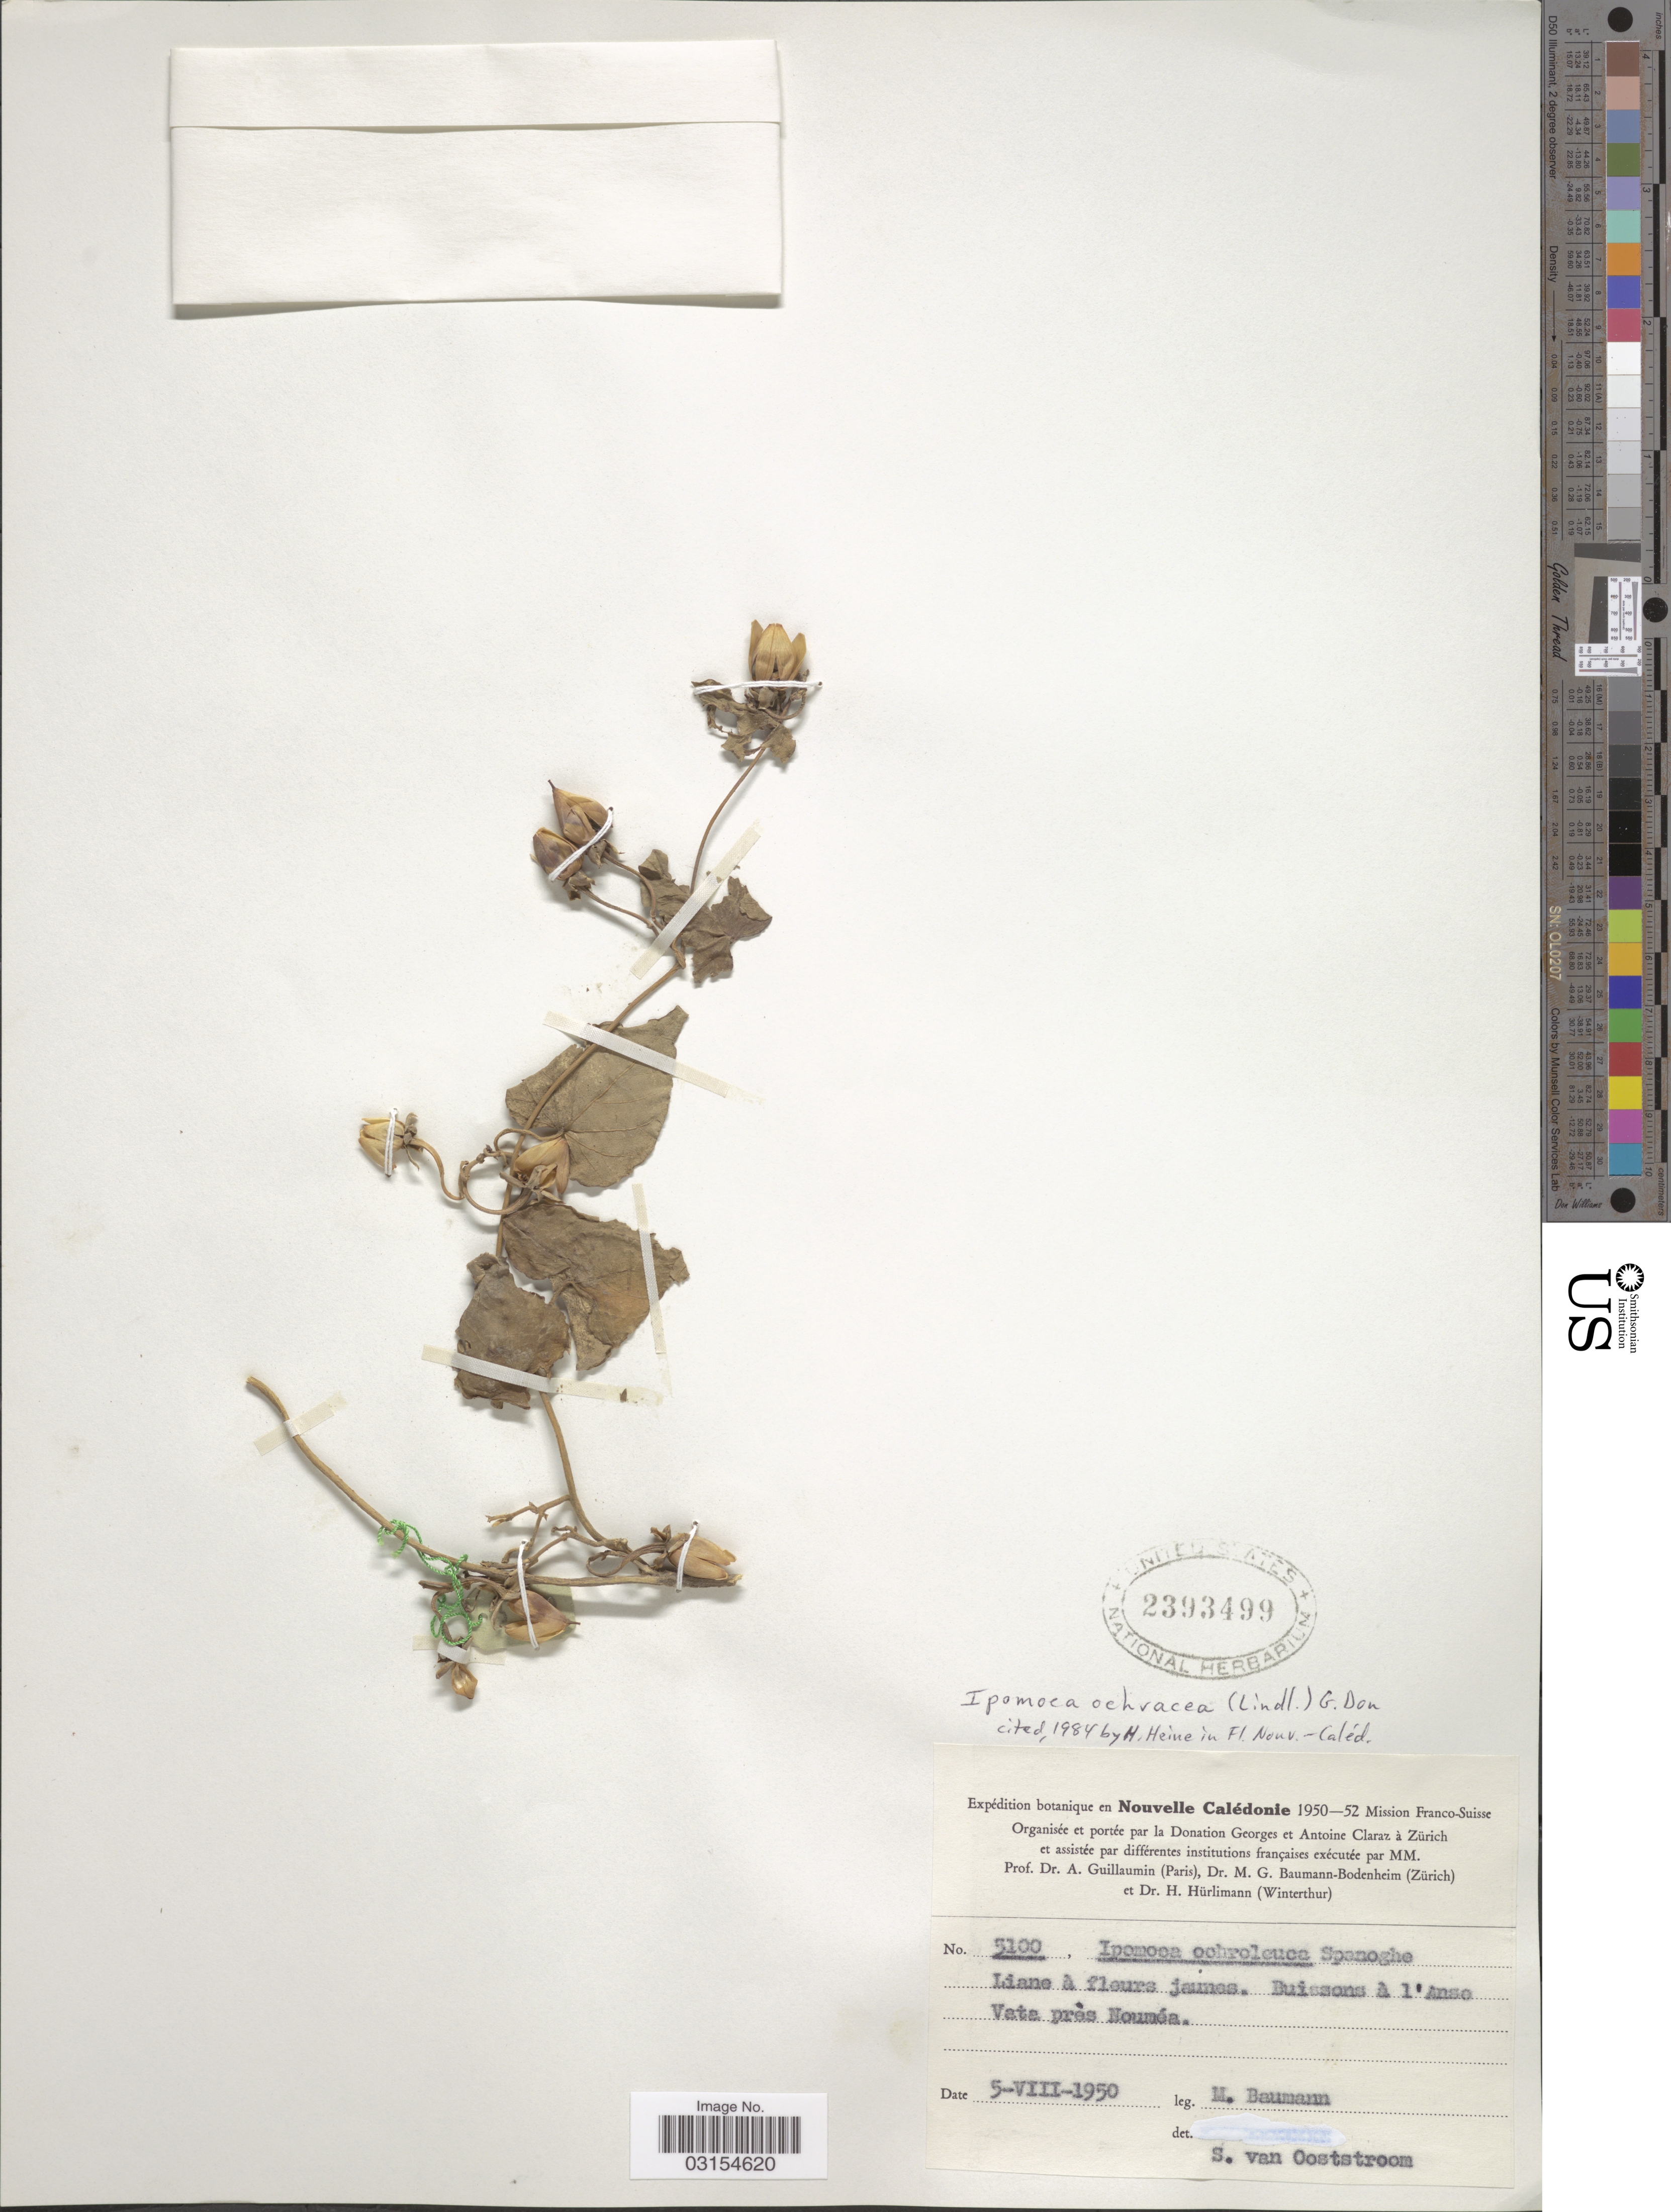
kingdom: Plantae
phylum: Tracheophyta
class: Magnoliopsida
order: Solanales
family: Convolvulaceae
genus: Ipomoea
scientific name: Ipomoea ochracea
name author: (Lindl.) G. Don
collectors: M. Baumann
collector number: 5100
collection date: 1950-08-05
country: New Caledonia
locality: Buissons à l'Anso Vata près Nouméa.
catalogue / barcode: US 2393499